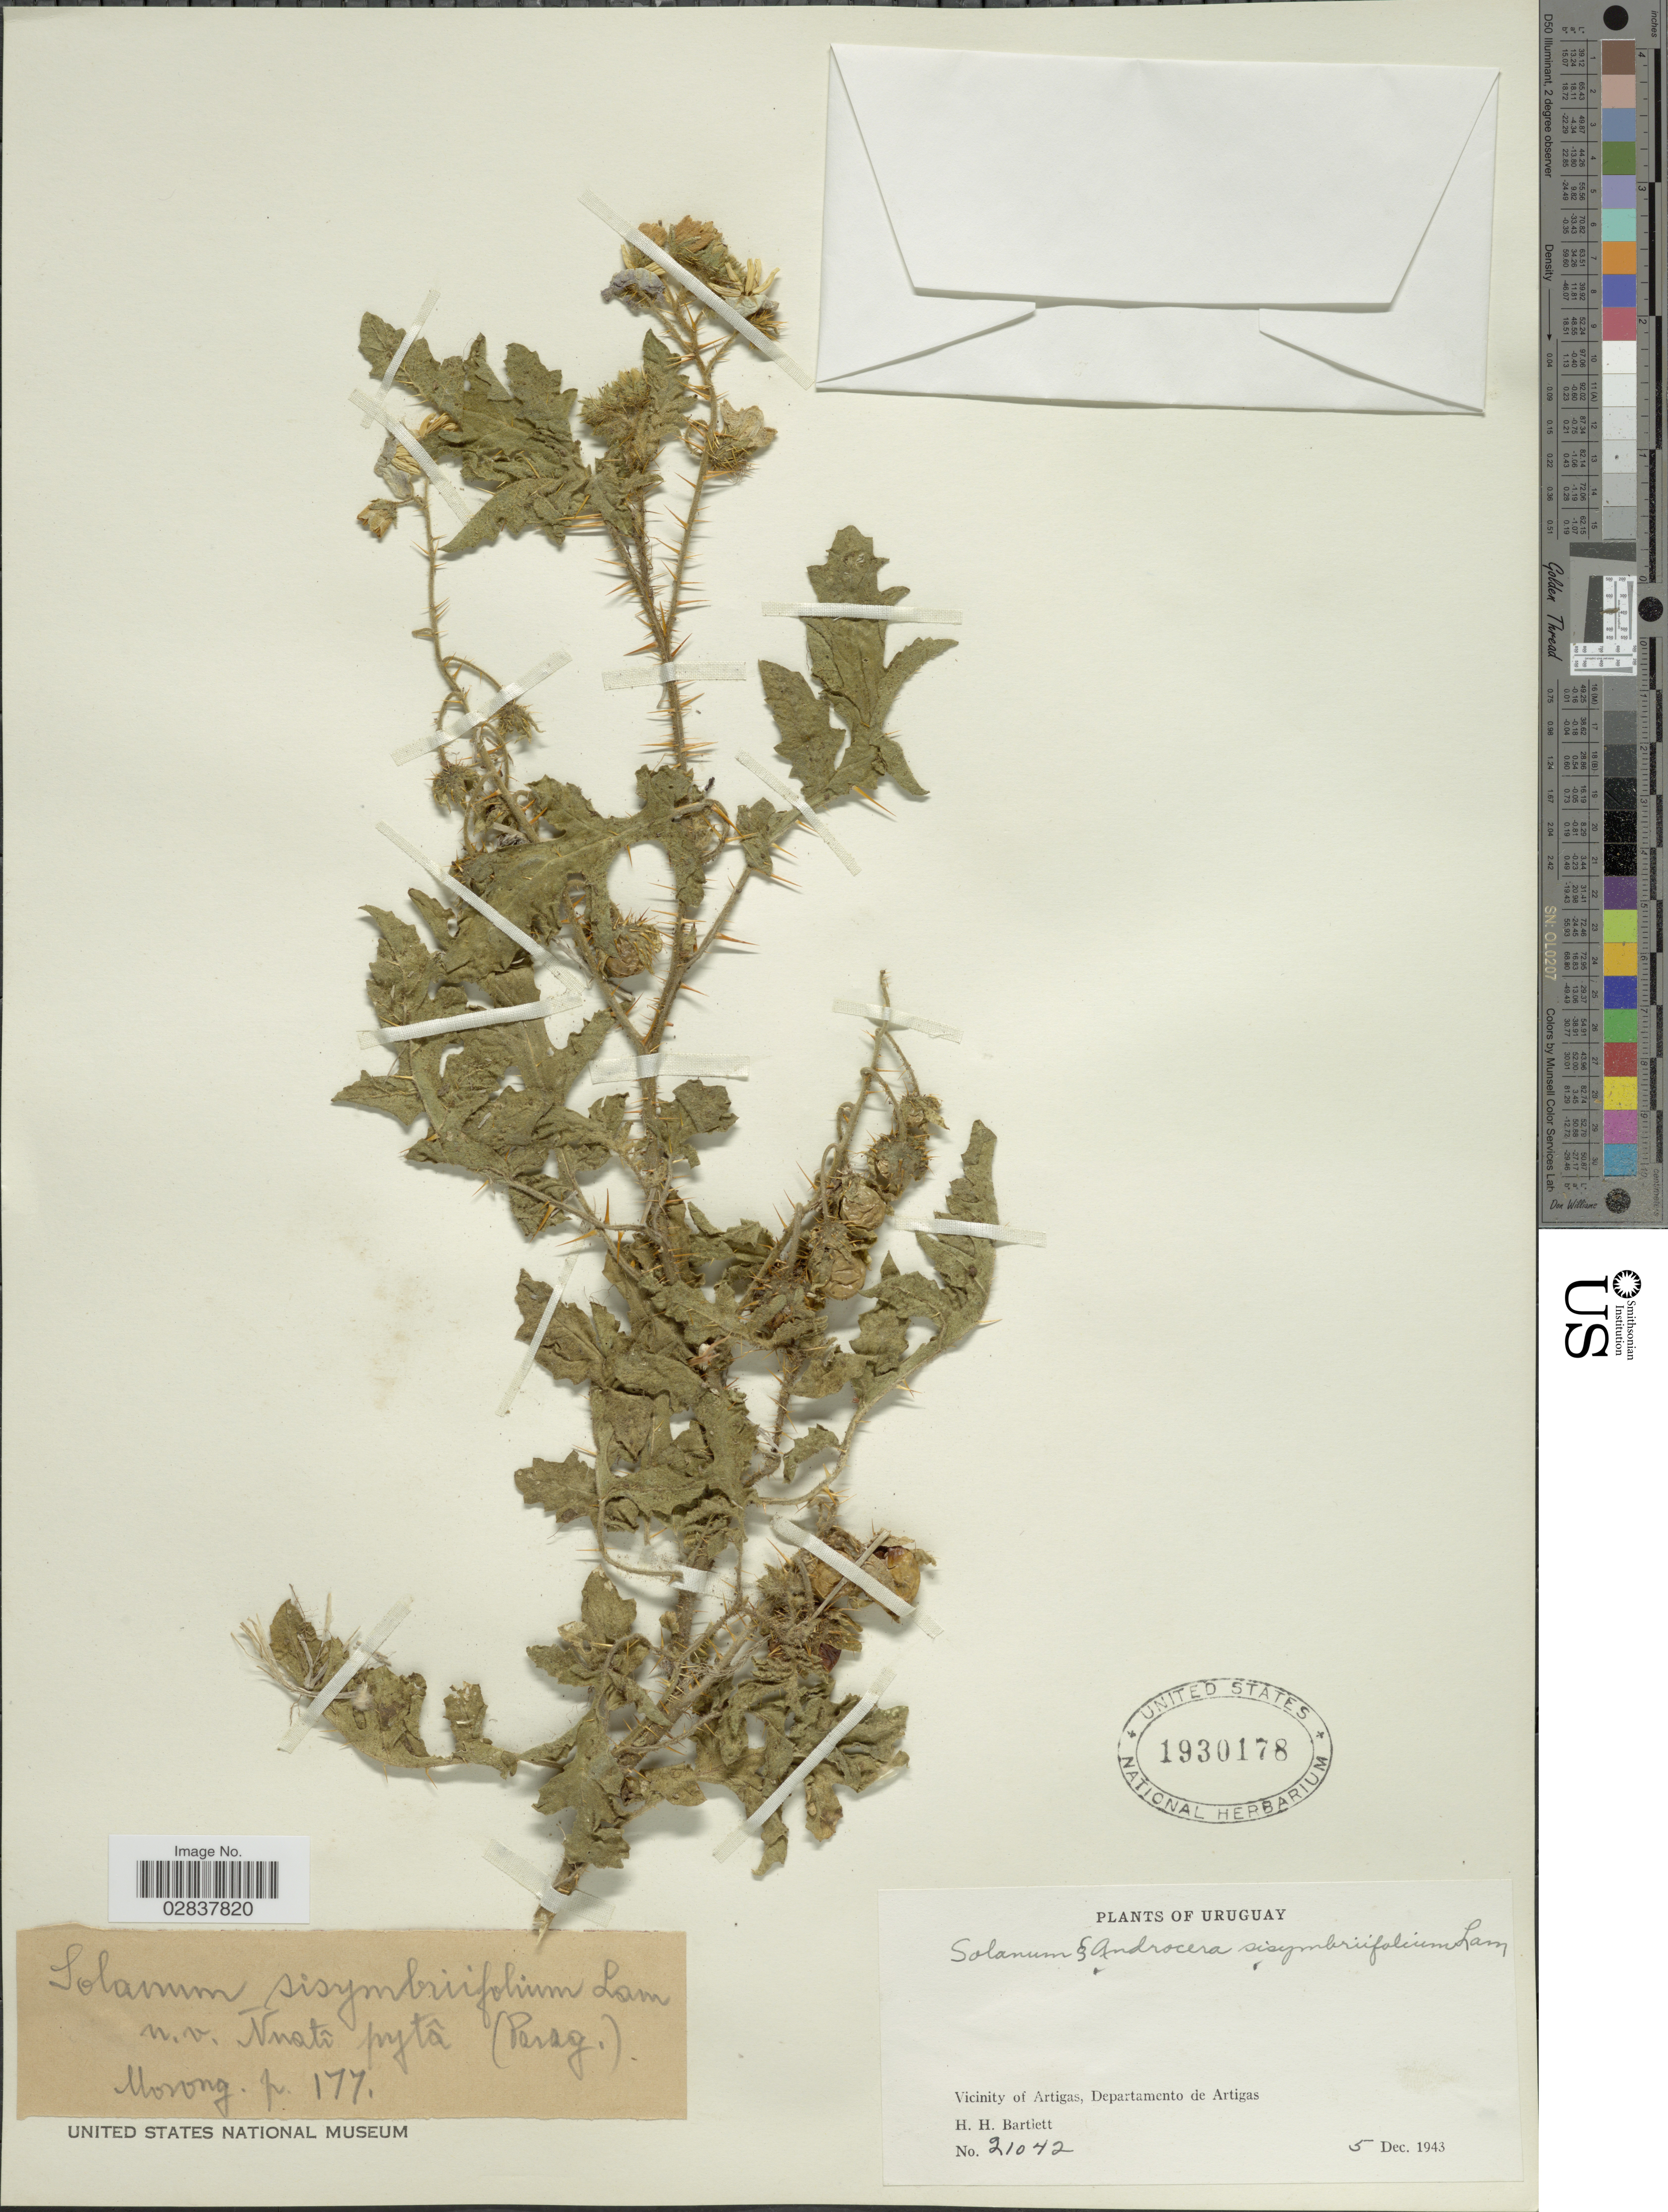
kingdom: Plantae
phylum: Tracheophyta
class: Magnoliopsida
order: Solanales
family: Solanaceae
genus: Solanum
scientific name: Solanum sisymbriifolium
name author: Lam.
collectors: H. H. Bartlett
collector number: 21042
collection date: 1943-12-05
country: Uruguay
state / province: Artigas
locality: Vicinity of Artigas, Departamento de Artigas.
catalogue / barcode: US 1930178